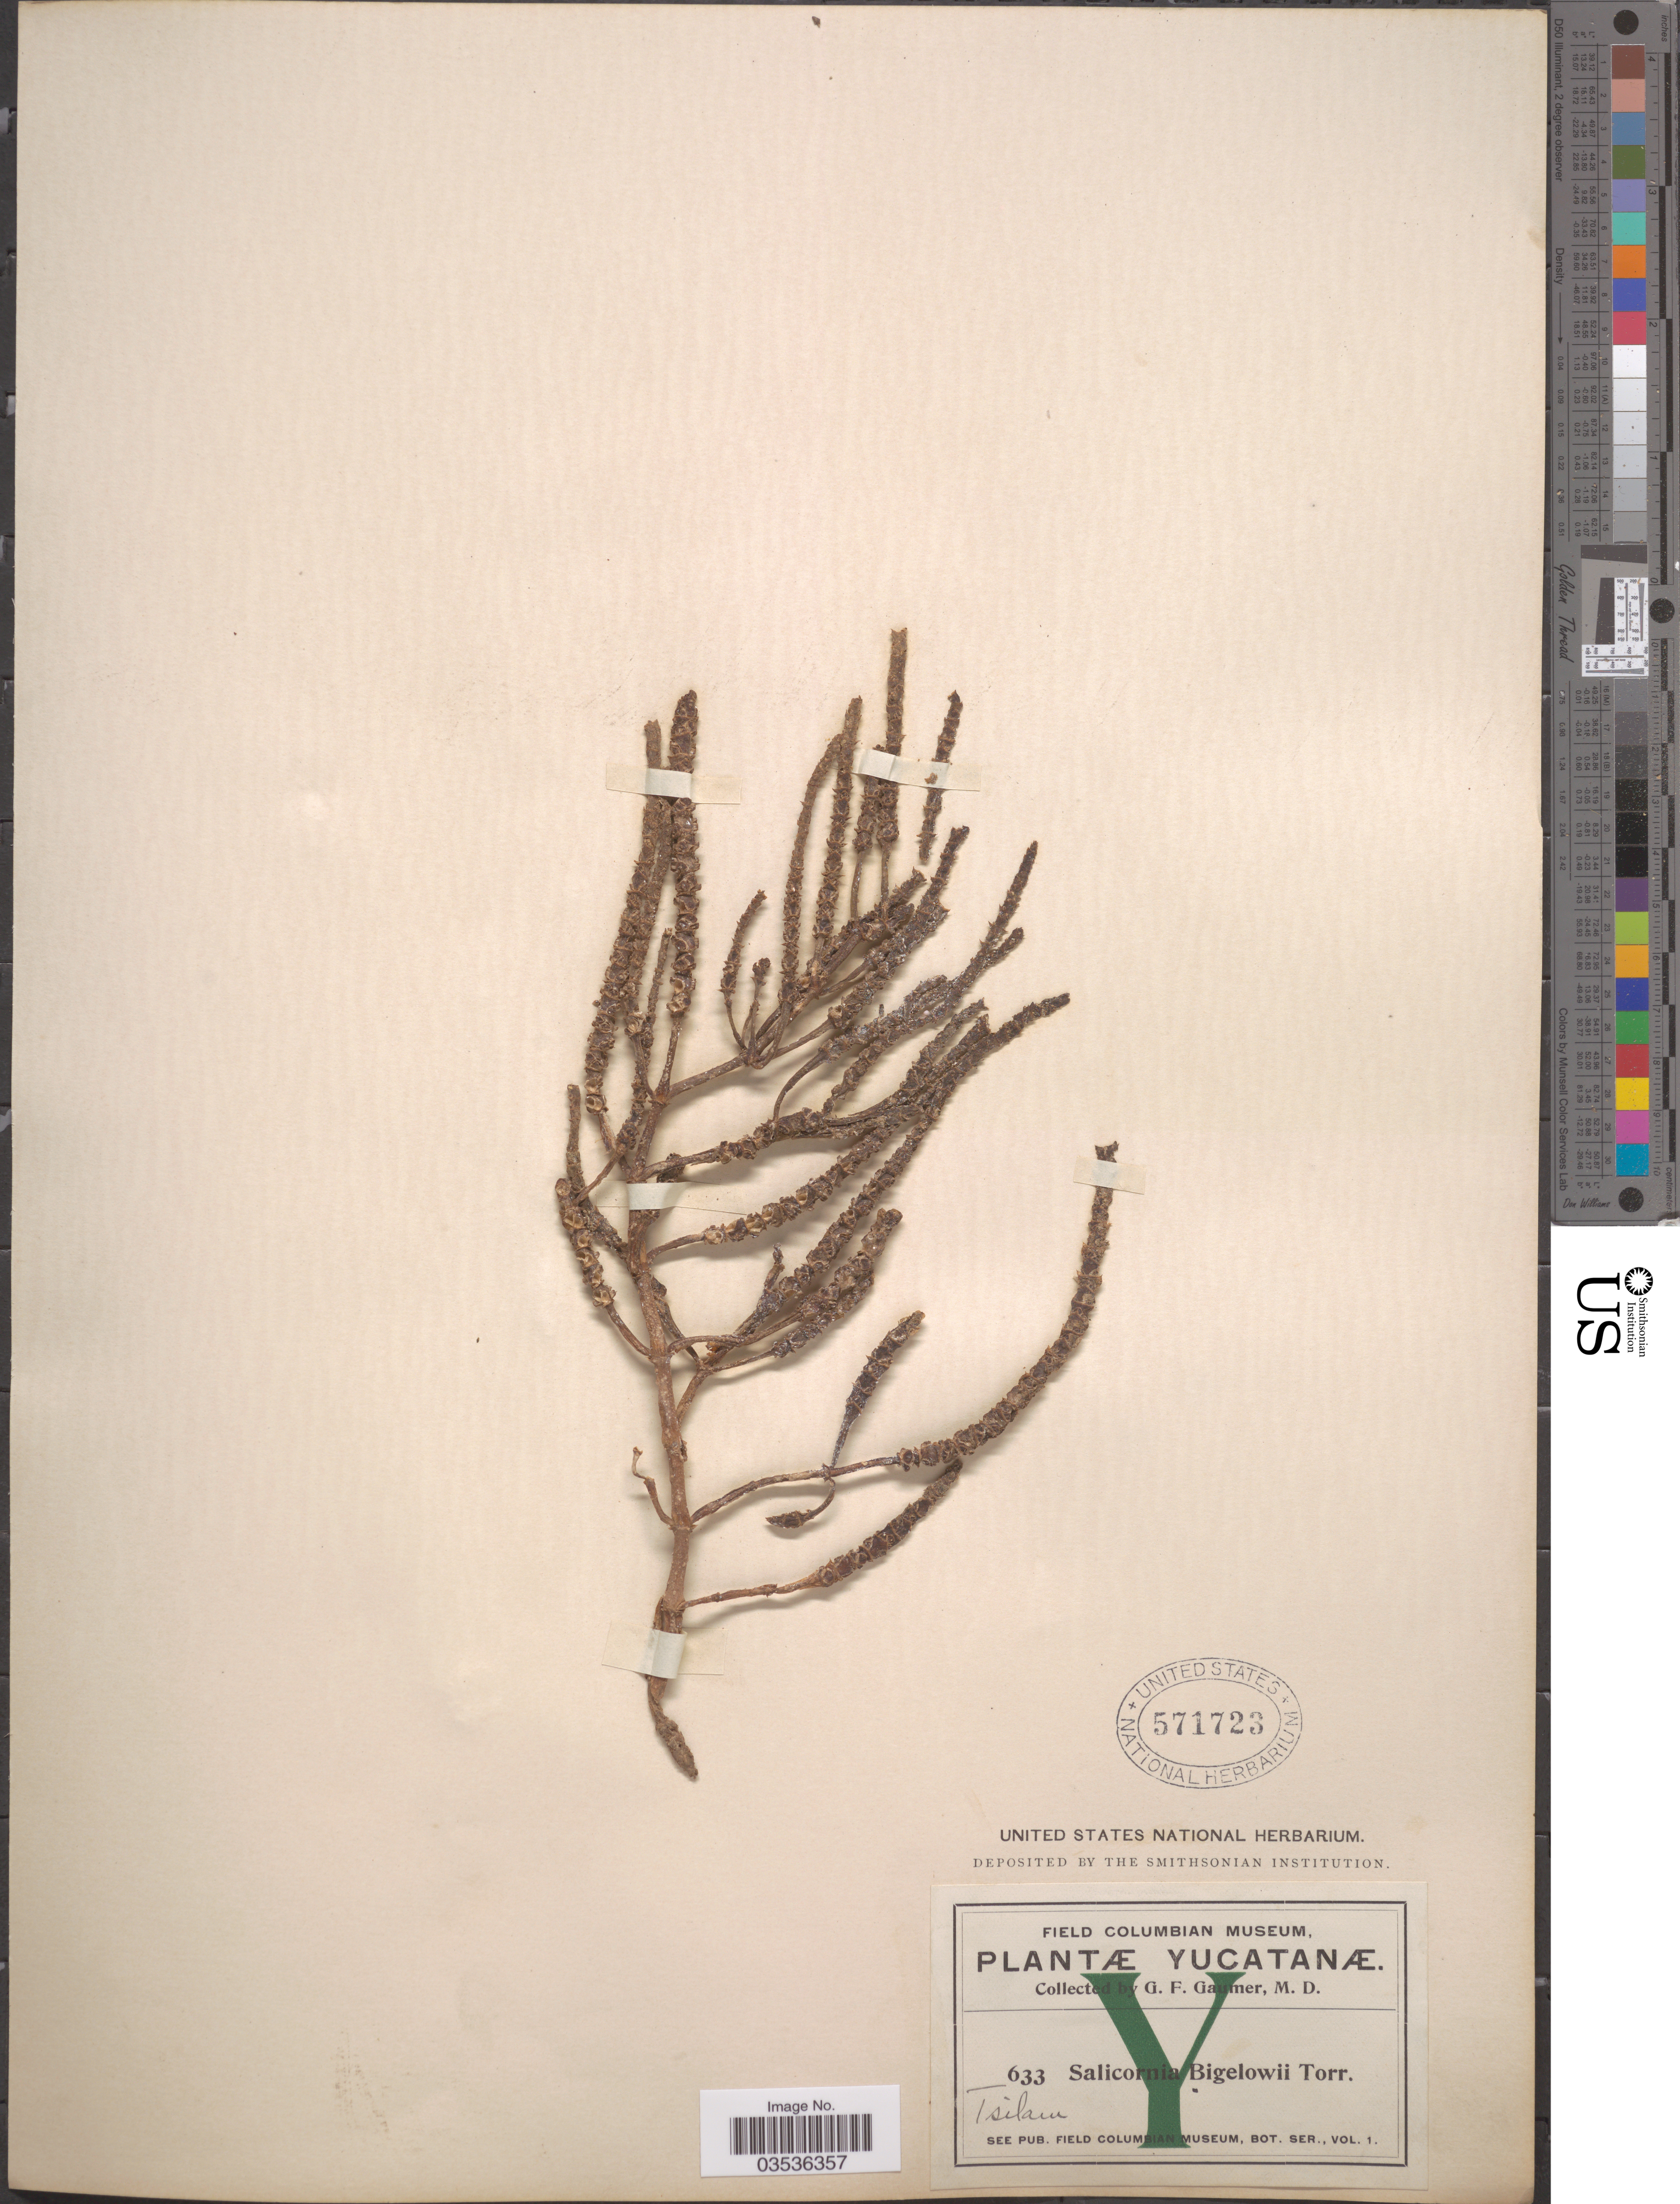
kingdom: Plantae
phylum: Tracheophyta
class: Magnoliopsida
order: Caryophyllales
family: Amaranthaceae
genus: Salicornia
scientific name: Salicornia bigelovii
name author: Torr.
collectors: G. F. Gaumer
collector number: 633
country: Mexico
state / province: Yucatán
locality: Tsilam.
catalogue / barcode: US 571723